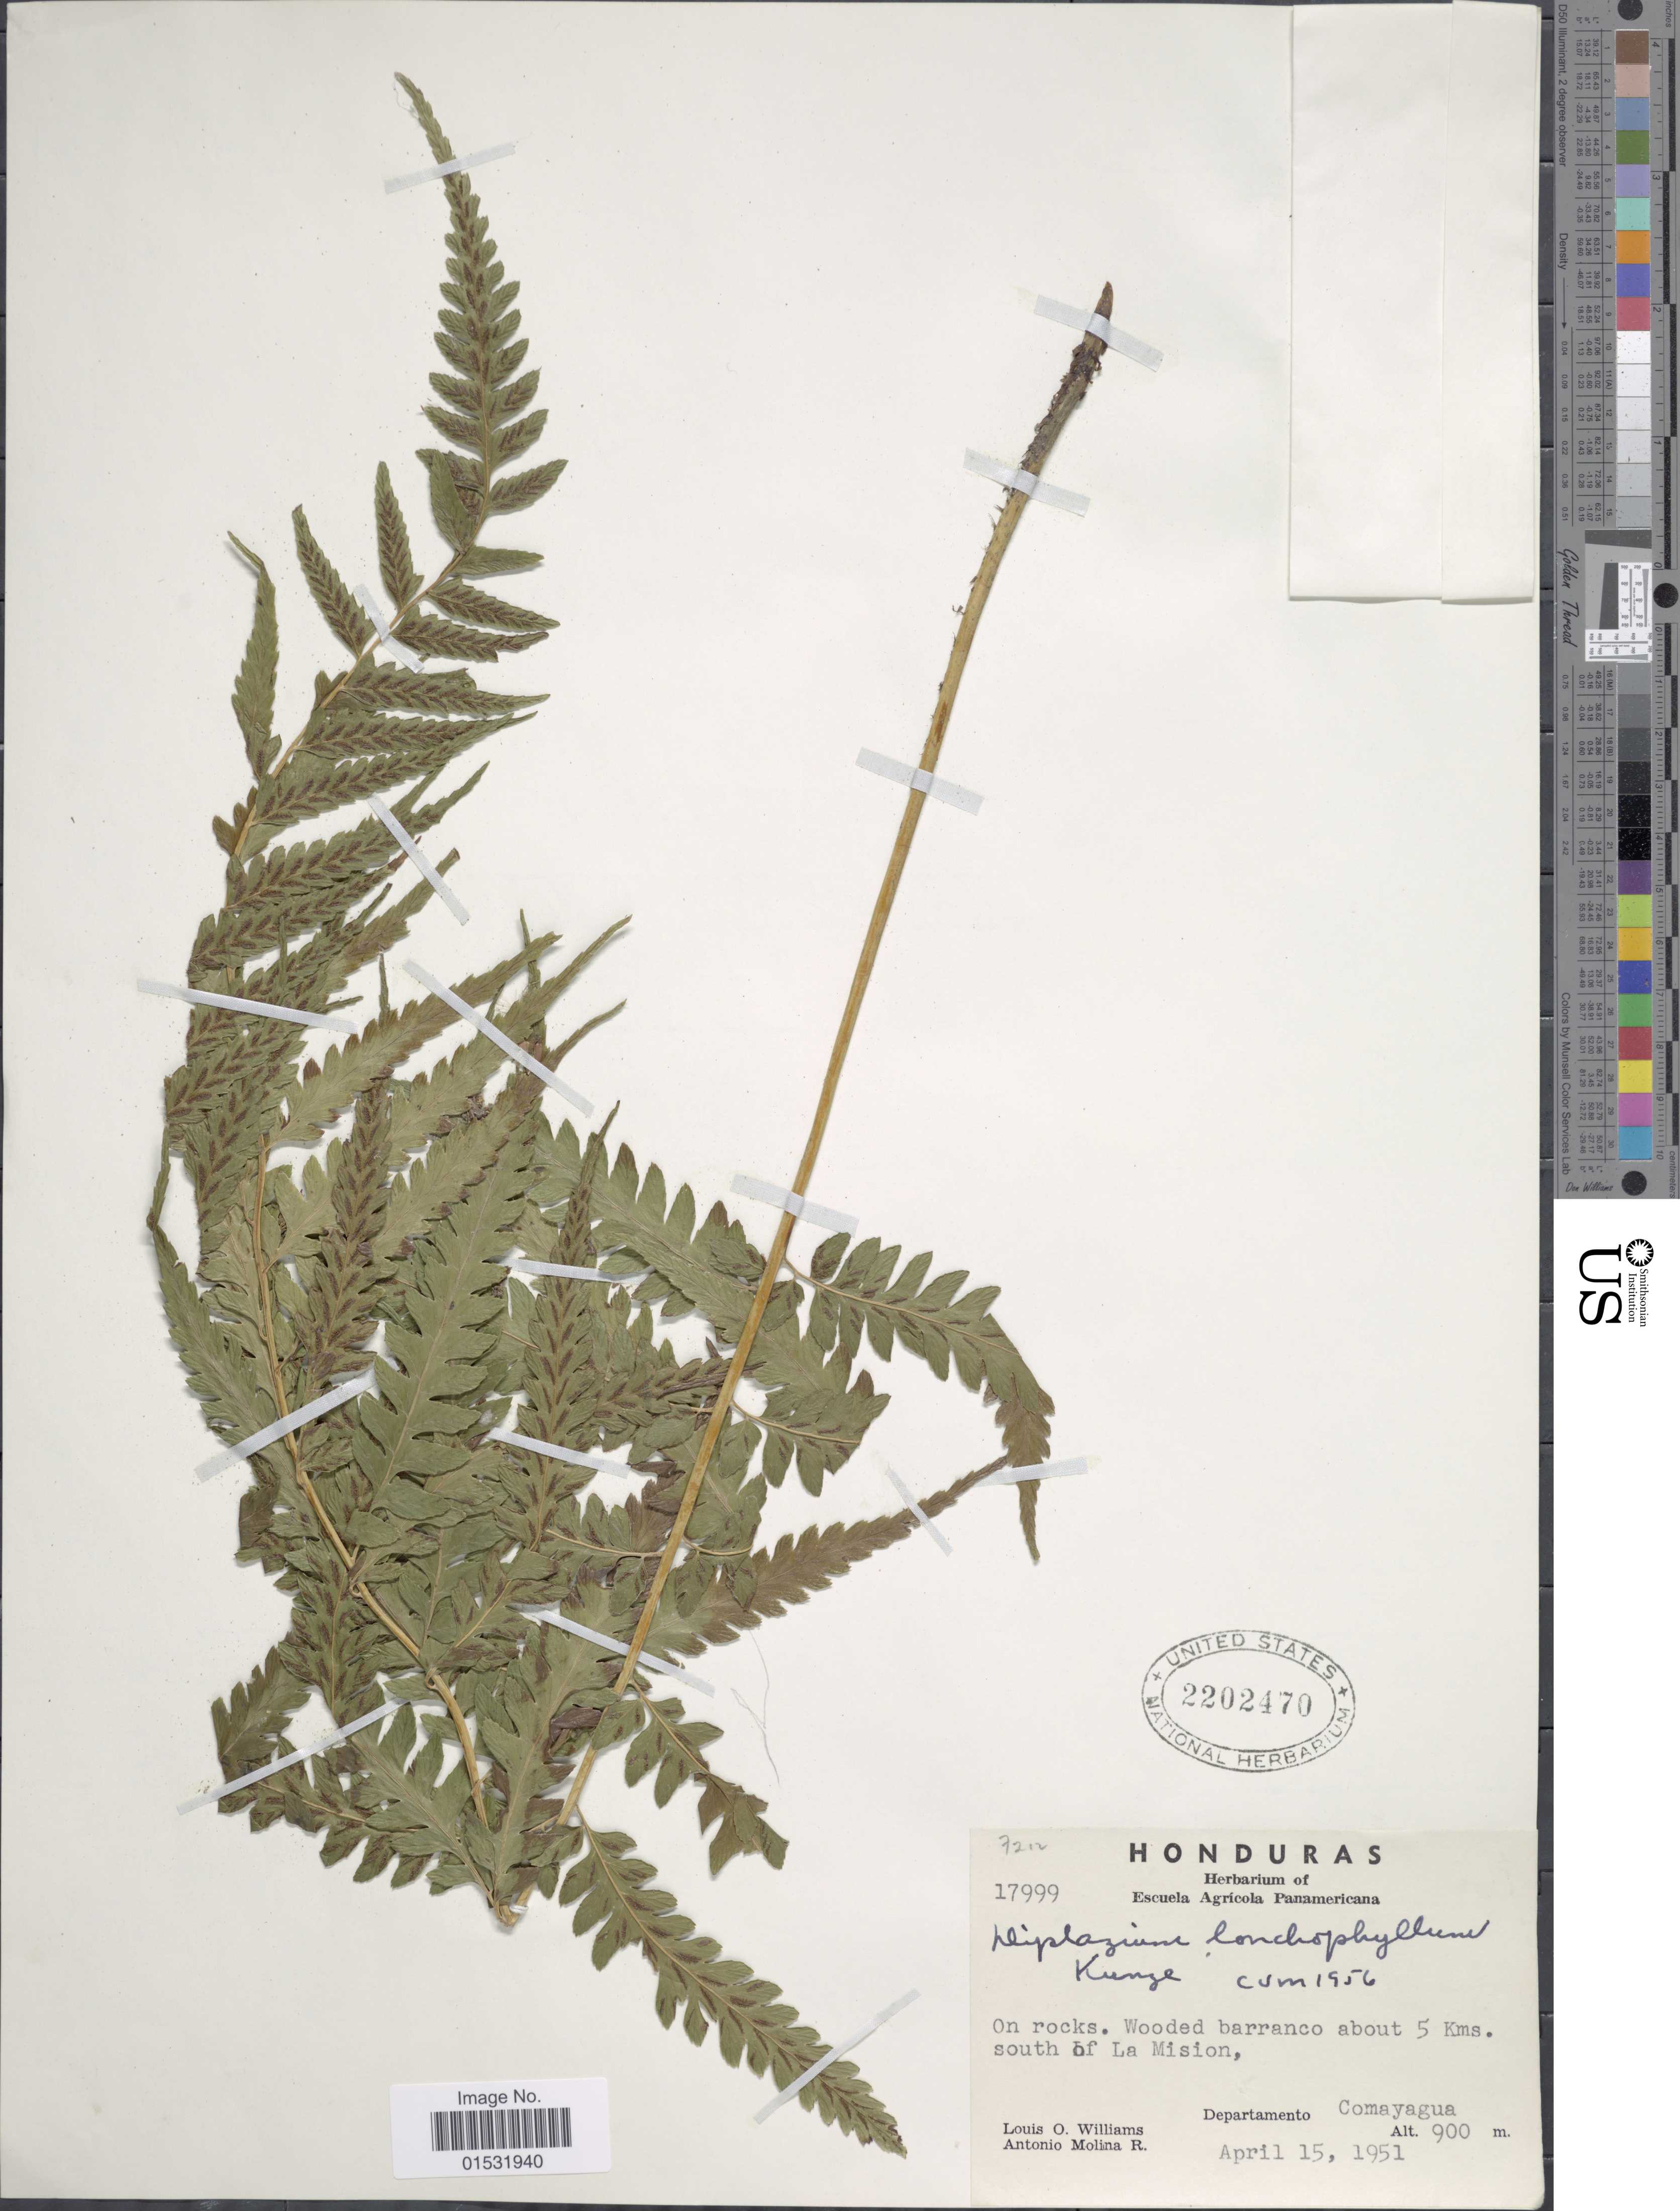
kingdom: Plantae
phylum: Tracheophyta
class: Polypodiopsida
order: Polypodiales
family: Athyriaceae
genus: Diplazium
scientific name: Diplazium lonchophyllum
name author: Kunze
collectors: L. O. Williams & A. Molina R.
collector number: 17999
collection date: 1951-04-15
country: Honduras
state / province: Comayagua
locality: Wooded barranco about 5 Kms. south of La Mision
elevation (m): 900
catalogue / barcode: US 2202470